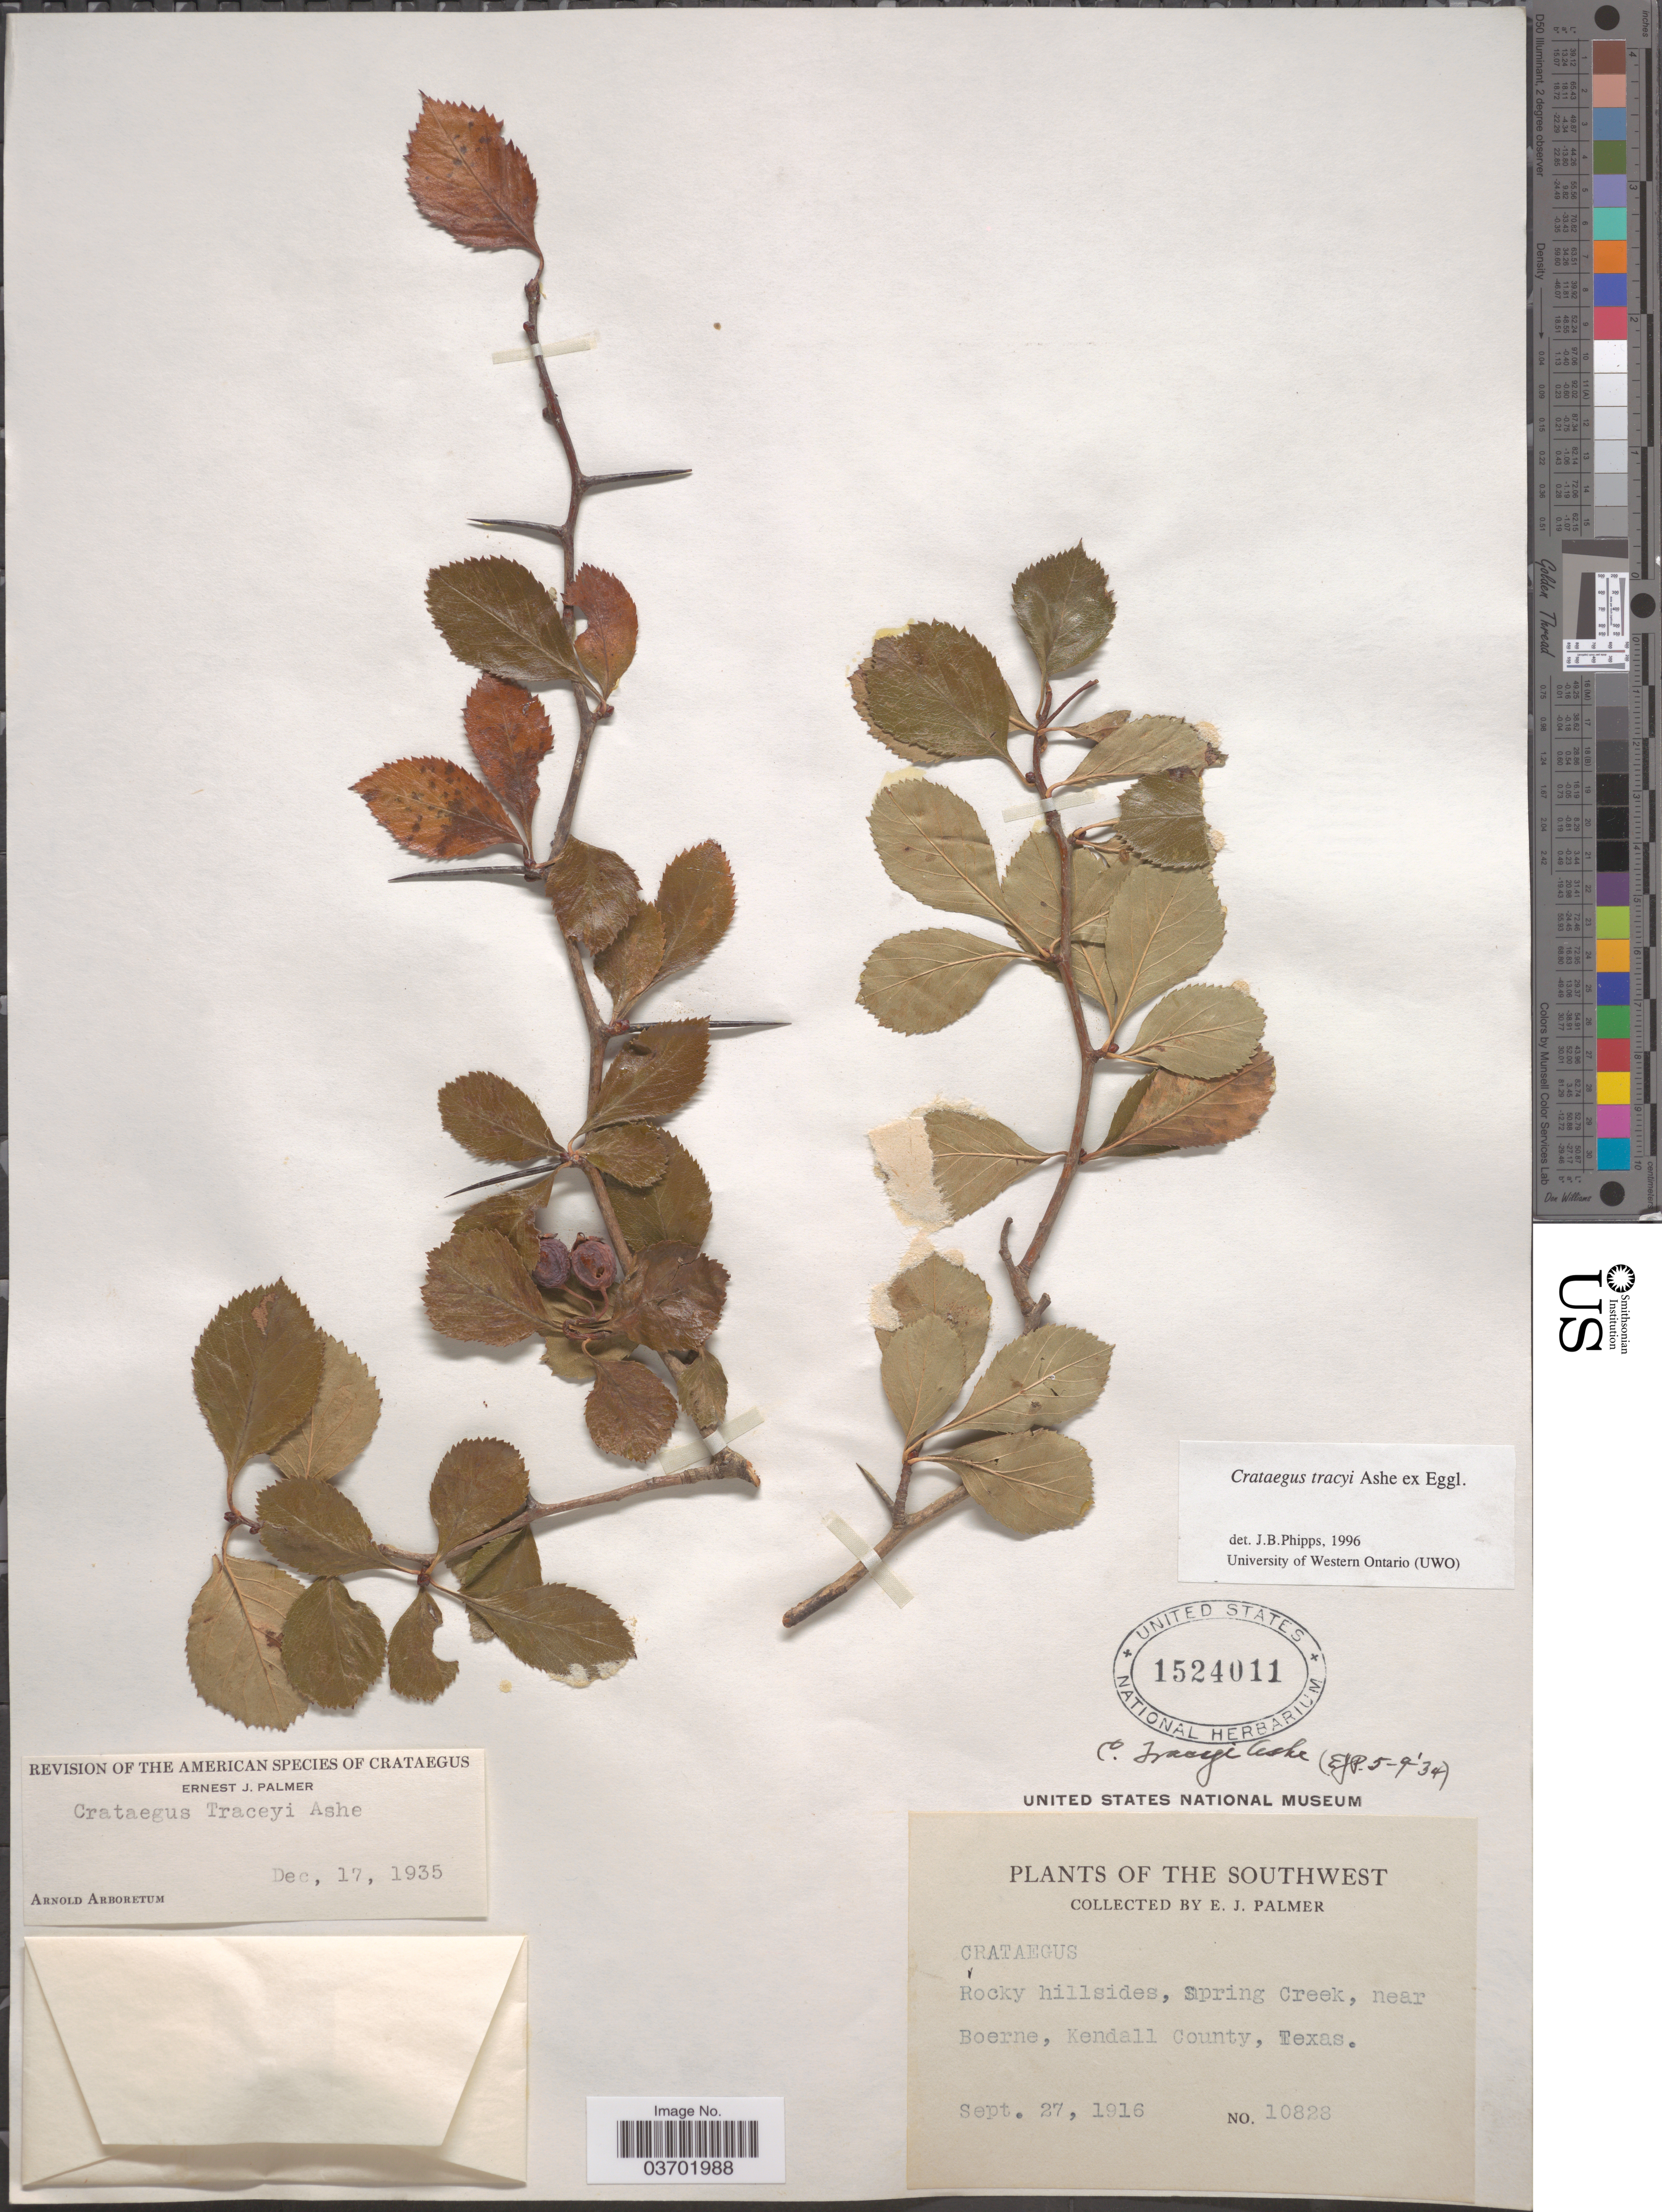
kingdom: Plantae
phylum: Tracheophyta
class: Magnoliopsida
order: Rosales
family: Rosaceae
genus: Crataegus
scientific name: Crataegus tracyi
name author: Ashe ex Eggl.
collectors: E. J. Palmer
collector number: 10828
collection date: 1916-09-27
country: United States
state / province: Texas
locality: Southwest. Spring Creek, near Boerne, Kendall County.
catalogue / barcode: US 1524011